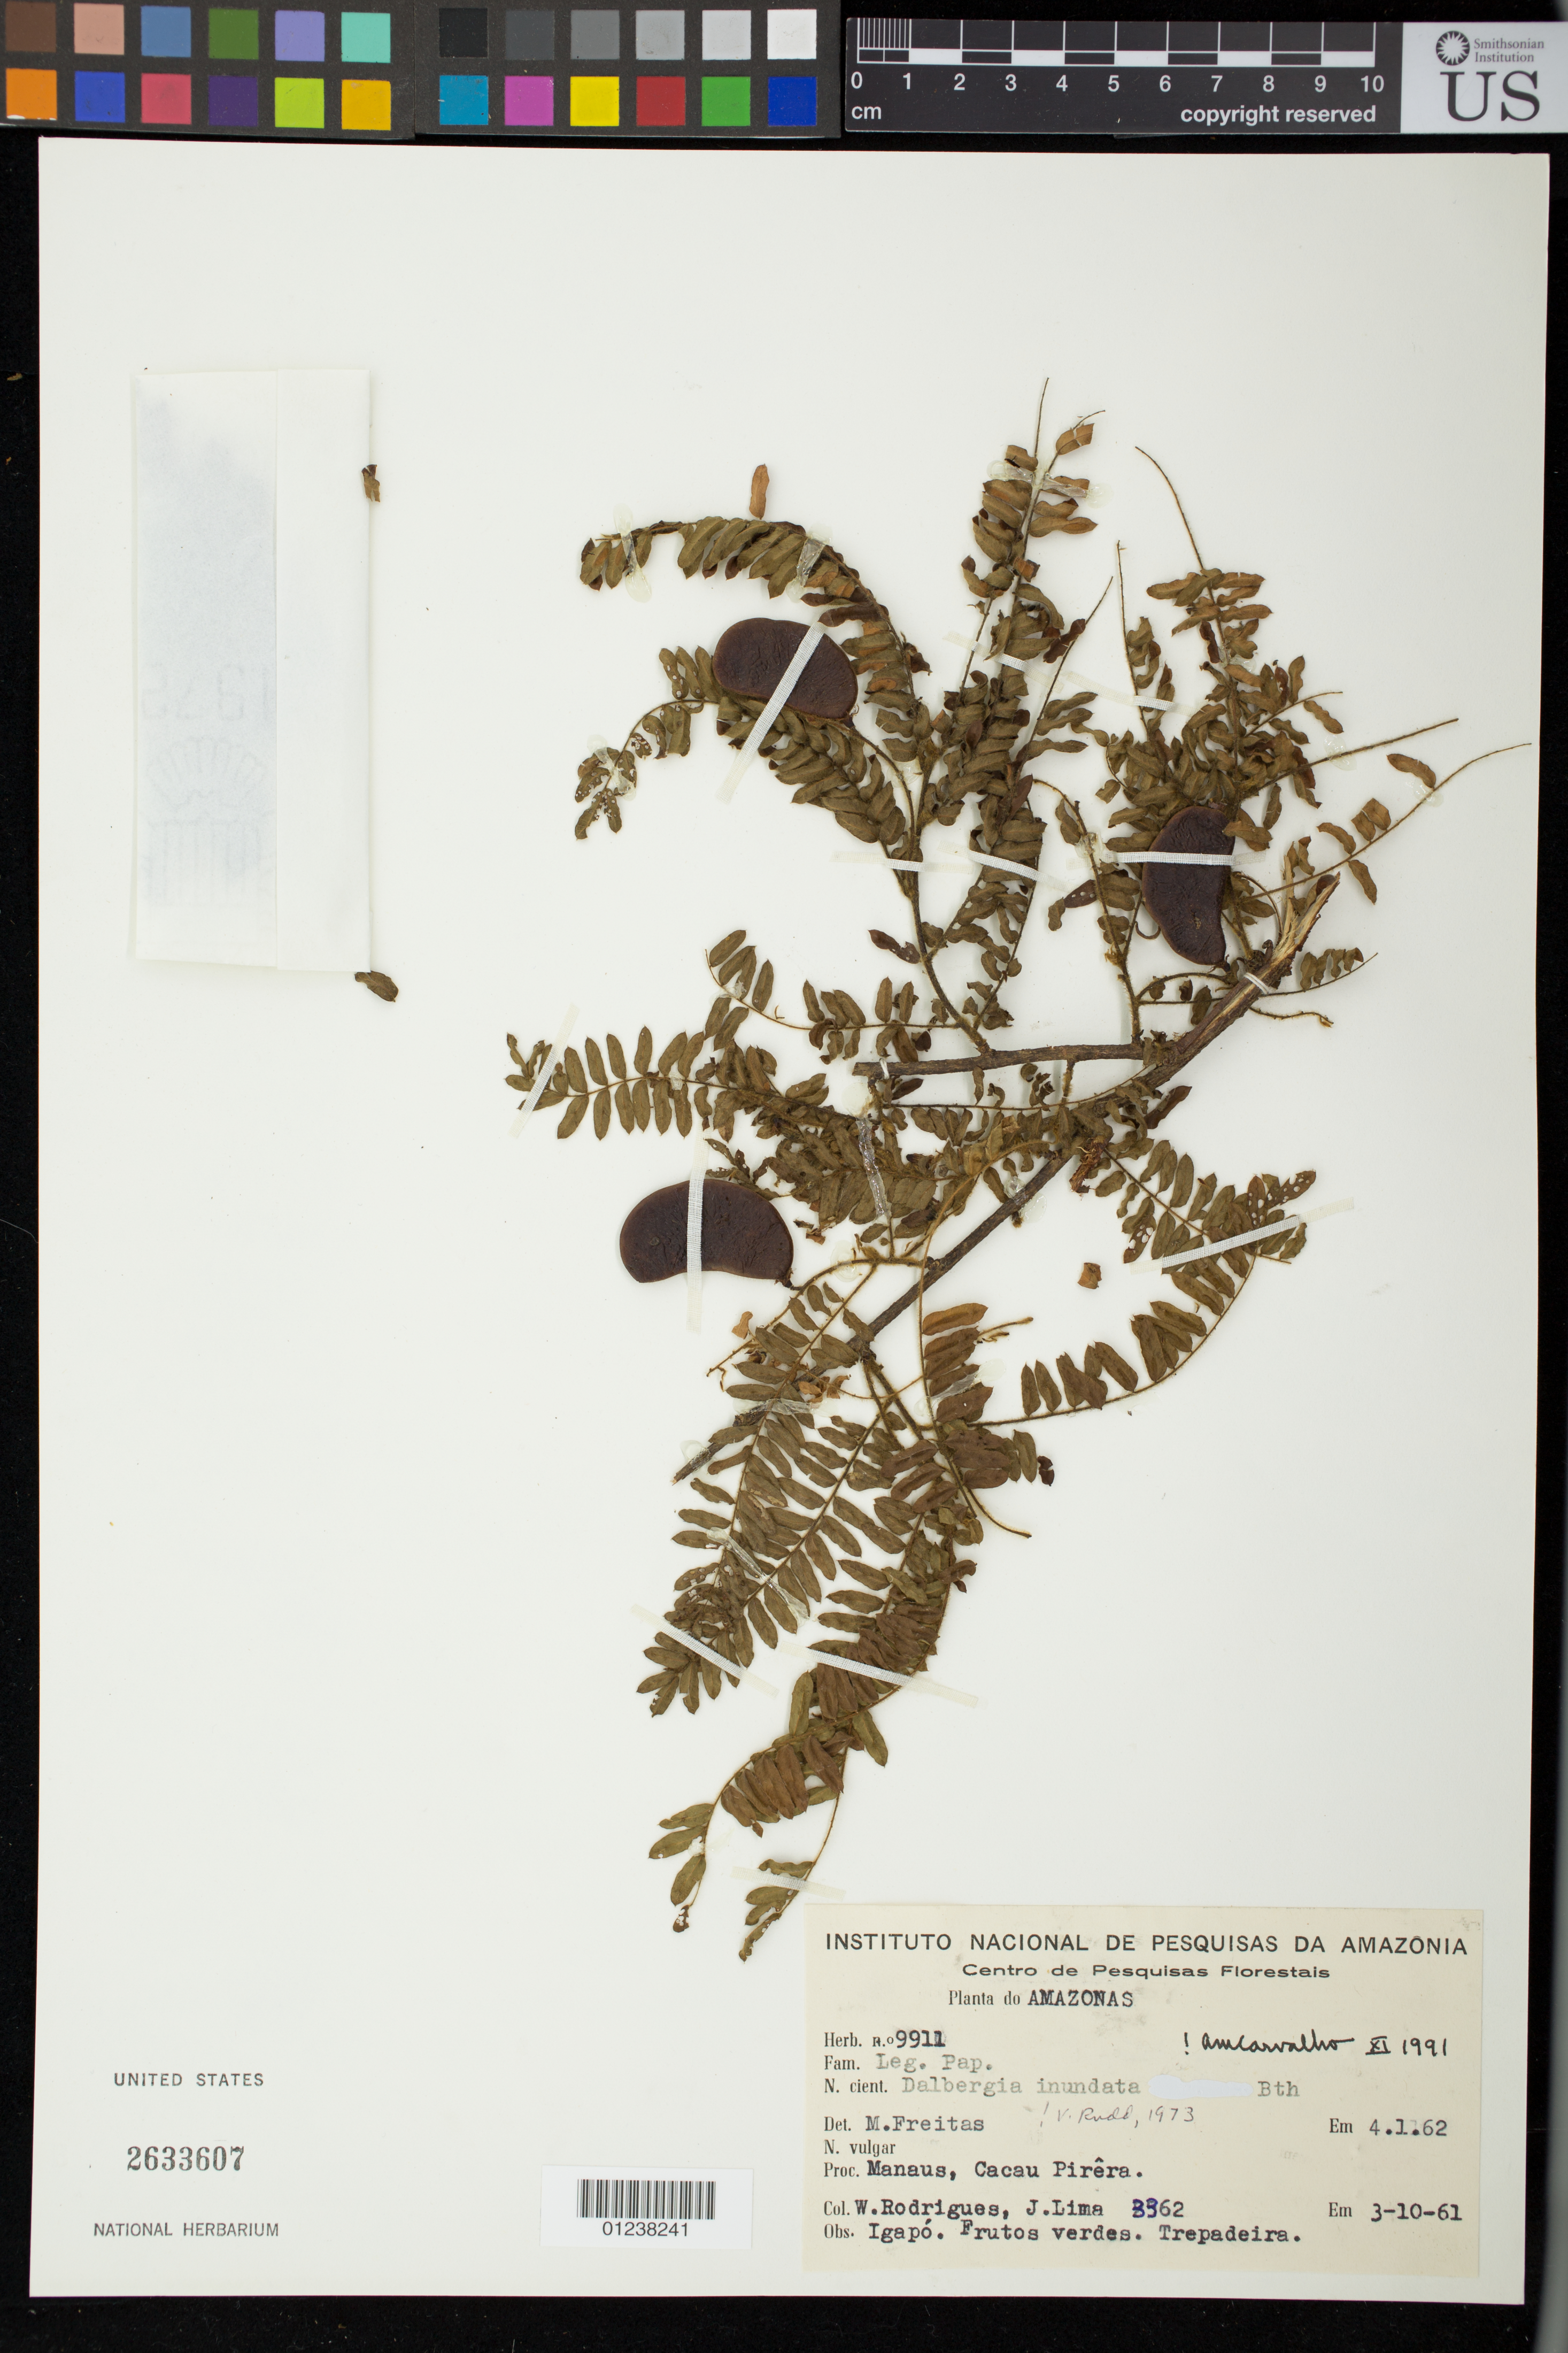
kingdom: Plantae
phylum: Tracheophyta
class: Magnoliopsida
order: Fabales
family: Fabaceae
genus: Dalbergia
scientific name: Dalbergia inundata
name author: Benth.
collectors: W. Rodrigues & J. Lima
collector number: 3362 / 9911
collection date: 1961-10-03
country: Brazil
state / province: Amazonas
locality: Manaus, Cacau Pirera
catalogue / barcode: US 2633607